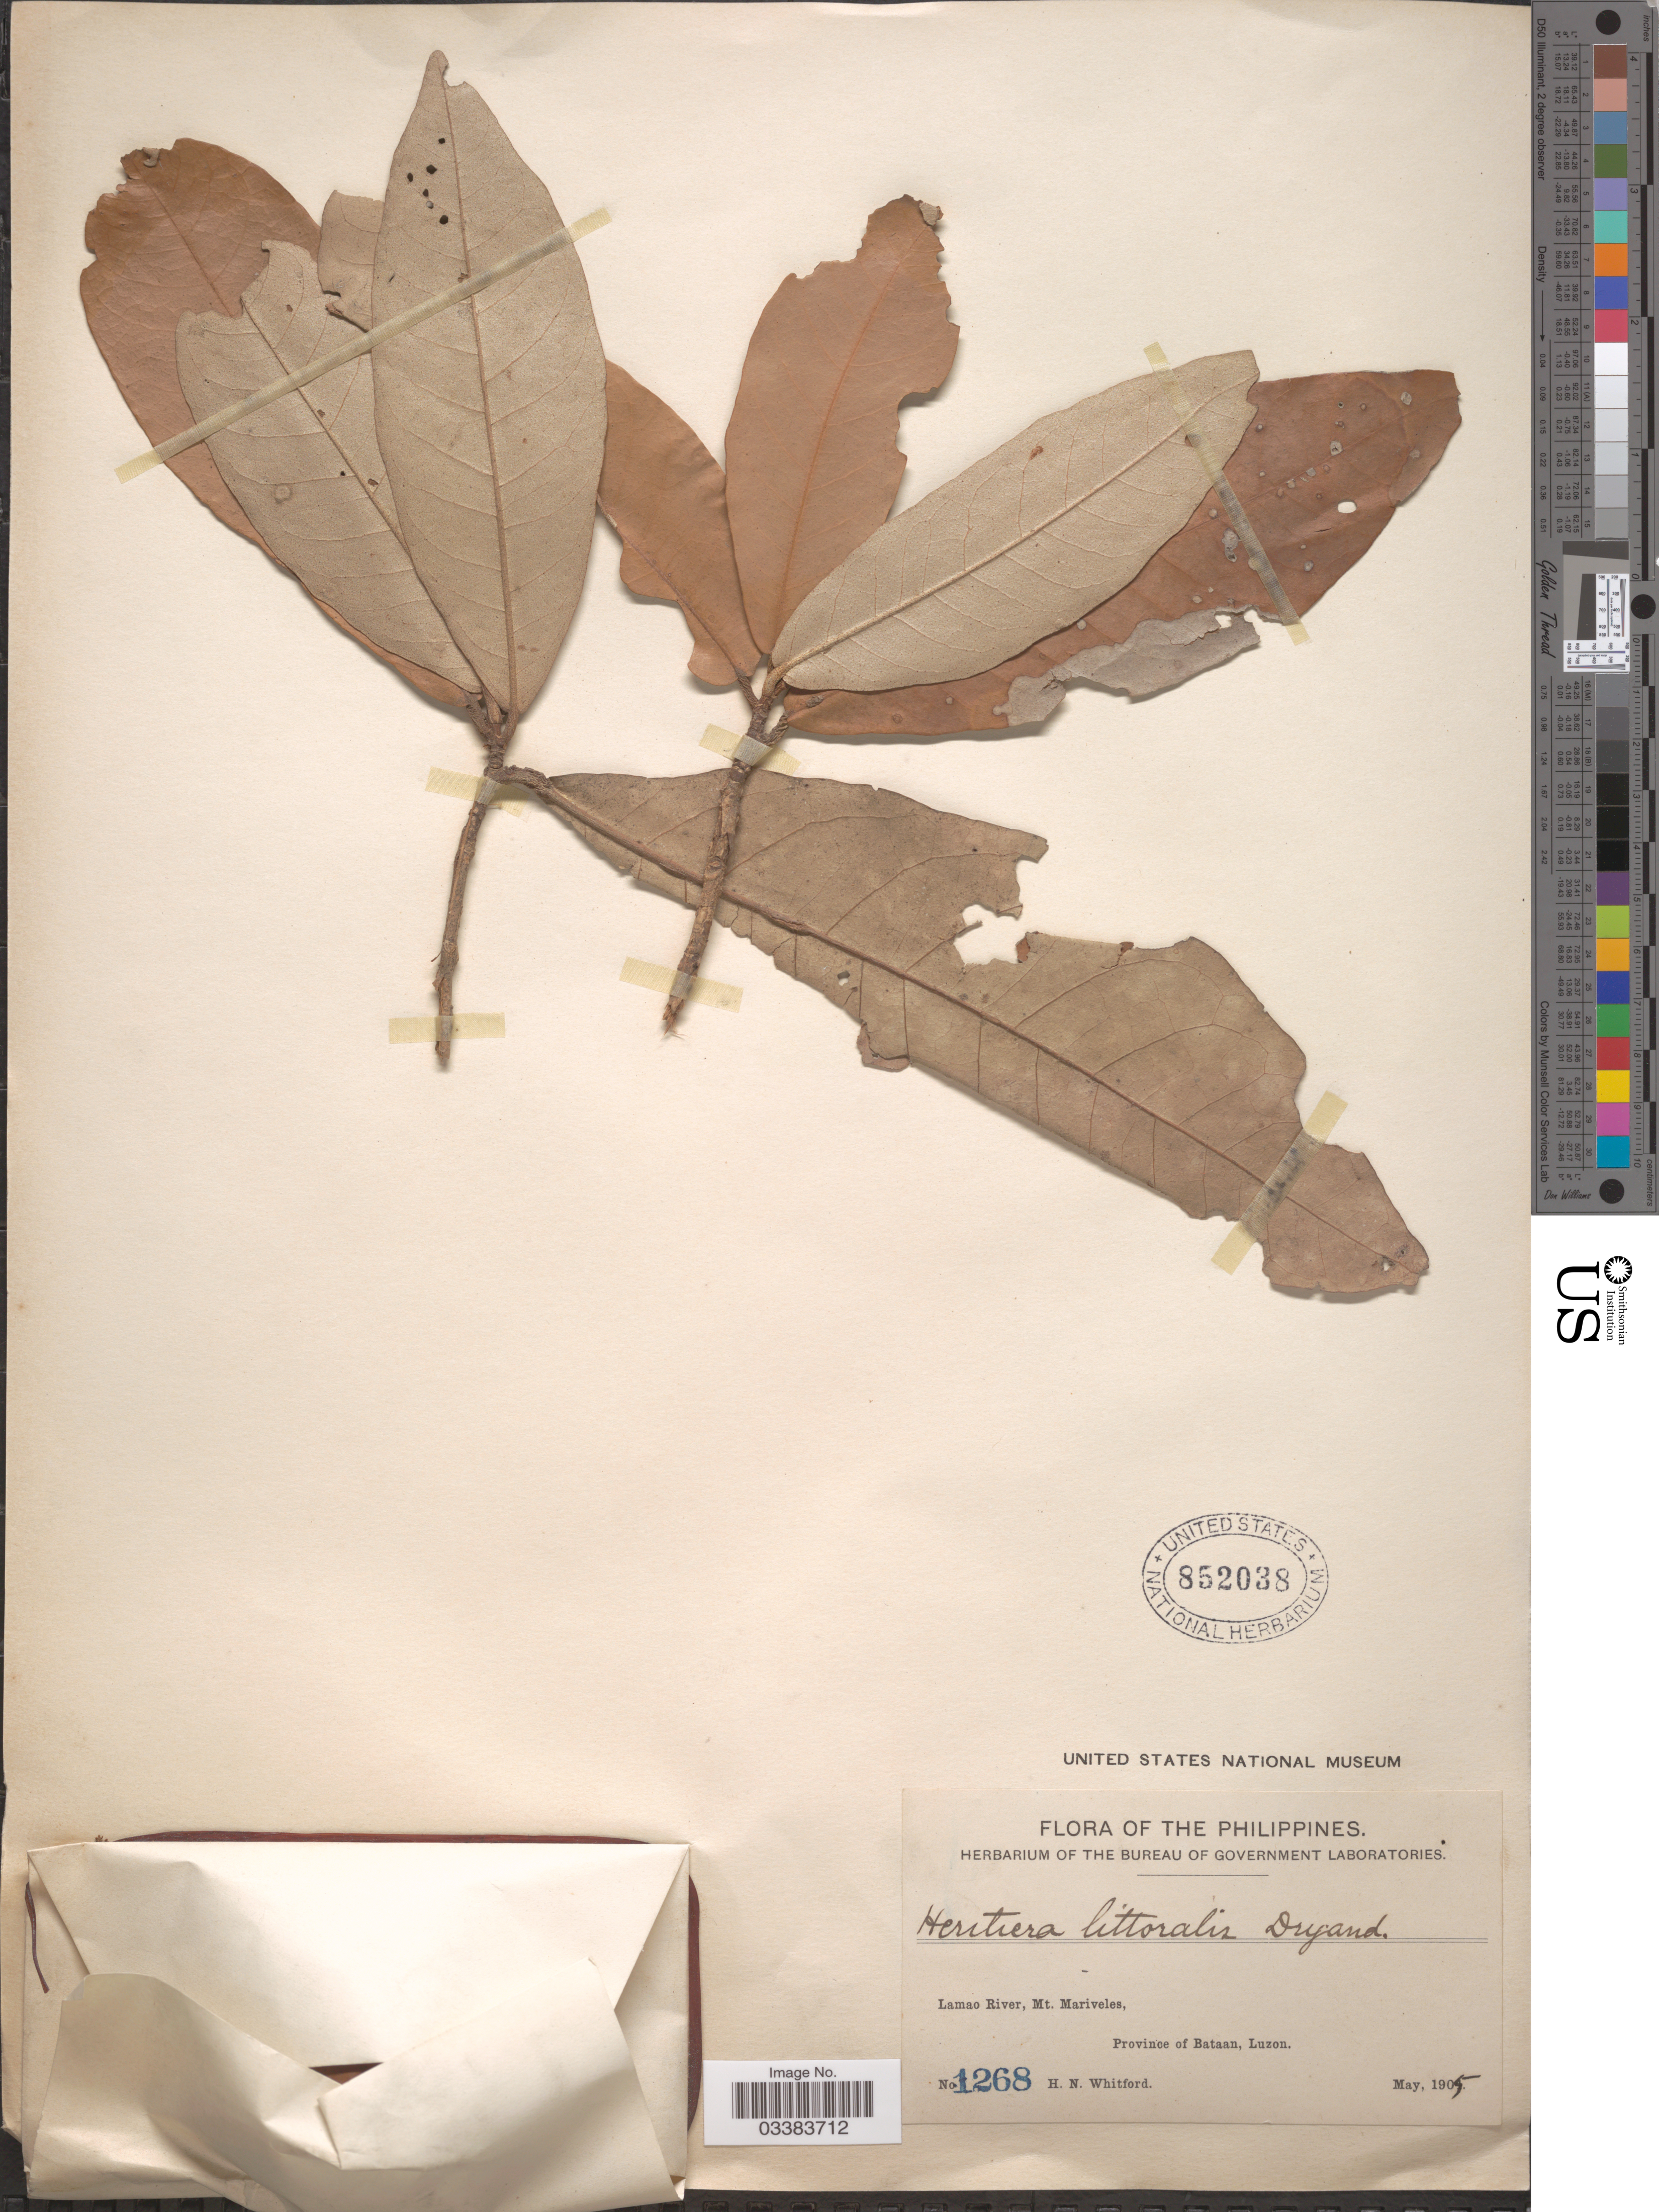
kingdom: Plantae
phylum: Tracheophyta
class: Magnoliopsida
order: Malvales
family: Malvaceae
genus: Heritiera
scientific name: Heritiera littoralis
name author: Aiton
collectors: H. N. Whitford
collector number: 1268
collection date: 1905-05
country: Philippines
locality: Lamao River, Mt. Mariveles, Province of Bataan, Luzon.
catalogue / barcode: US 852038